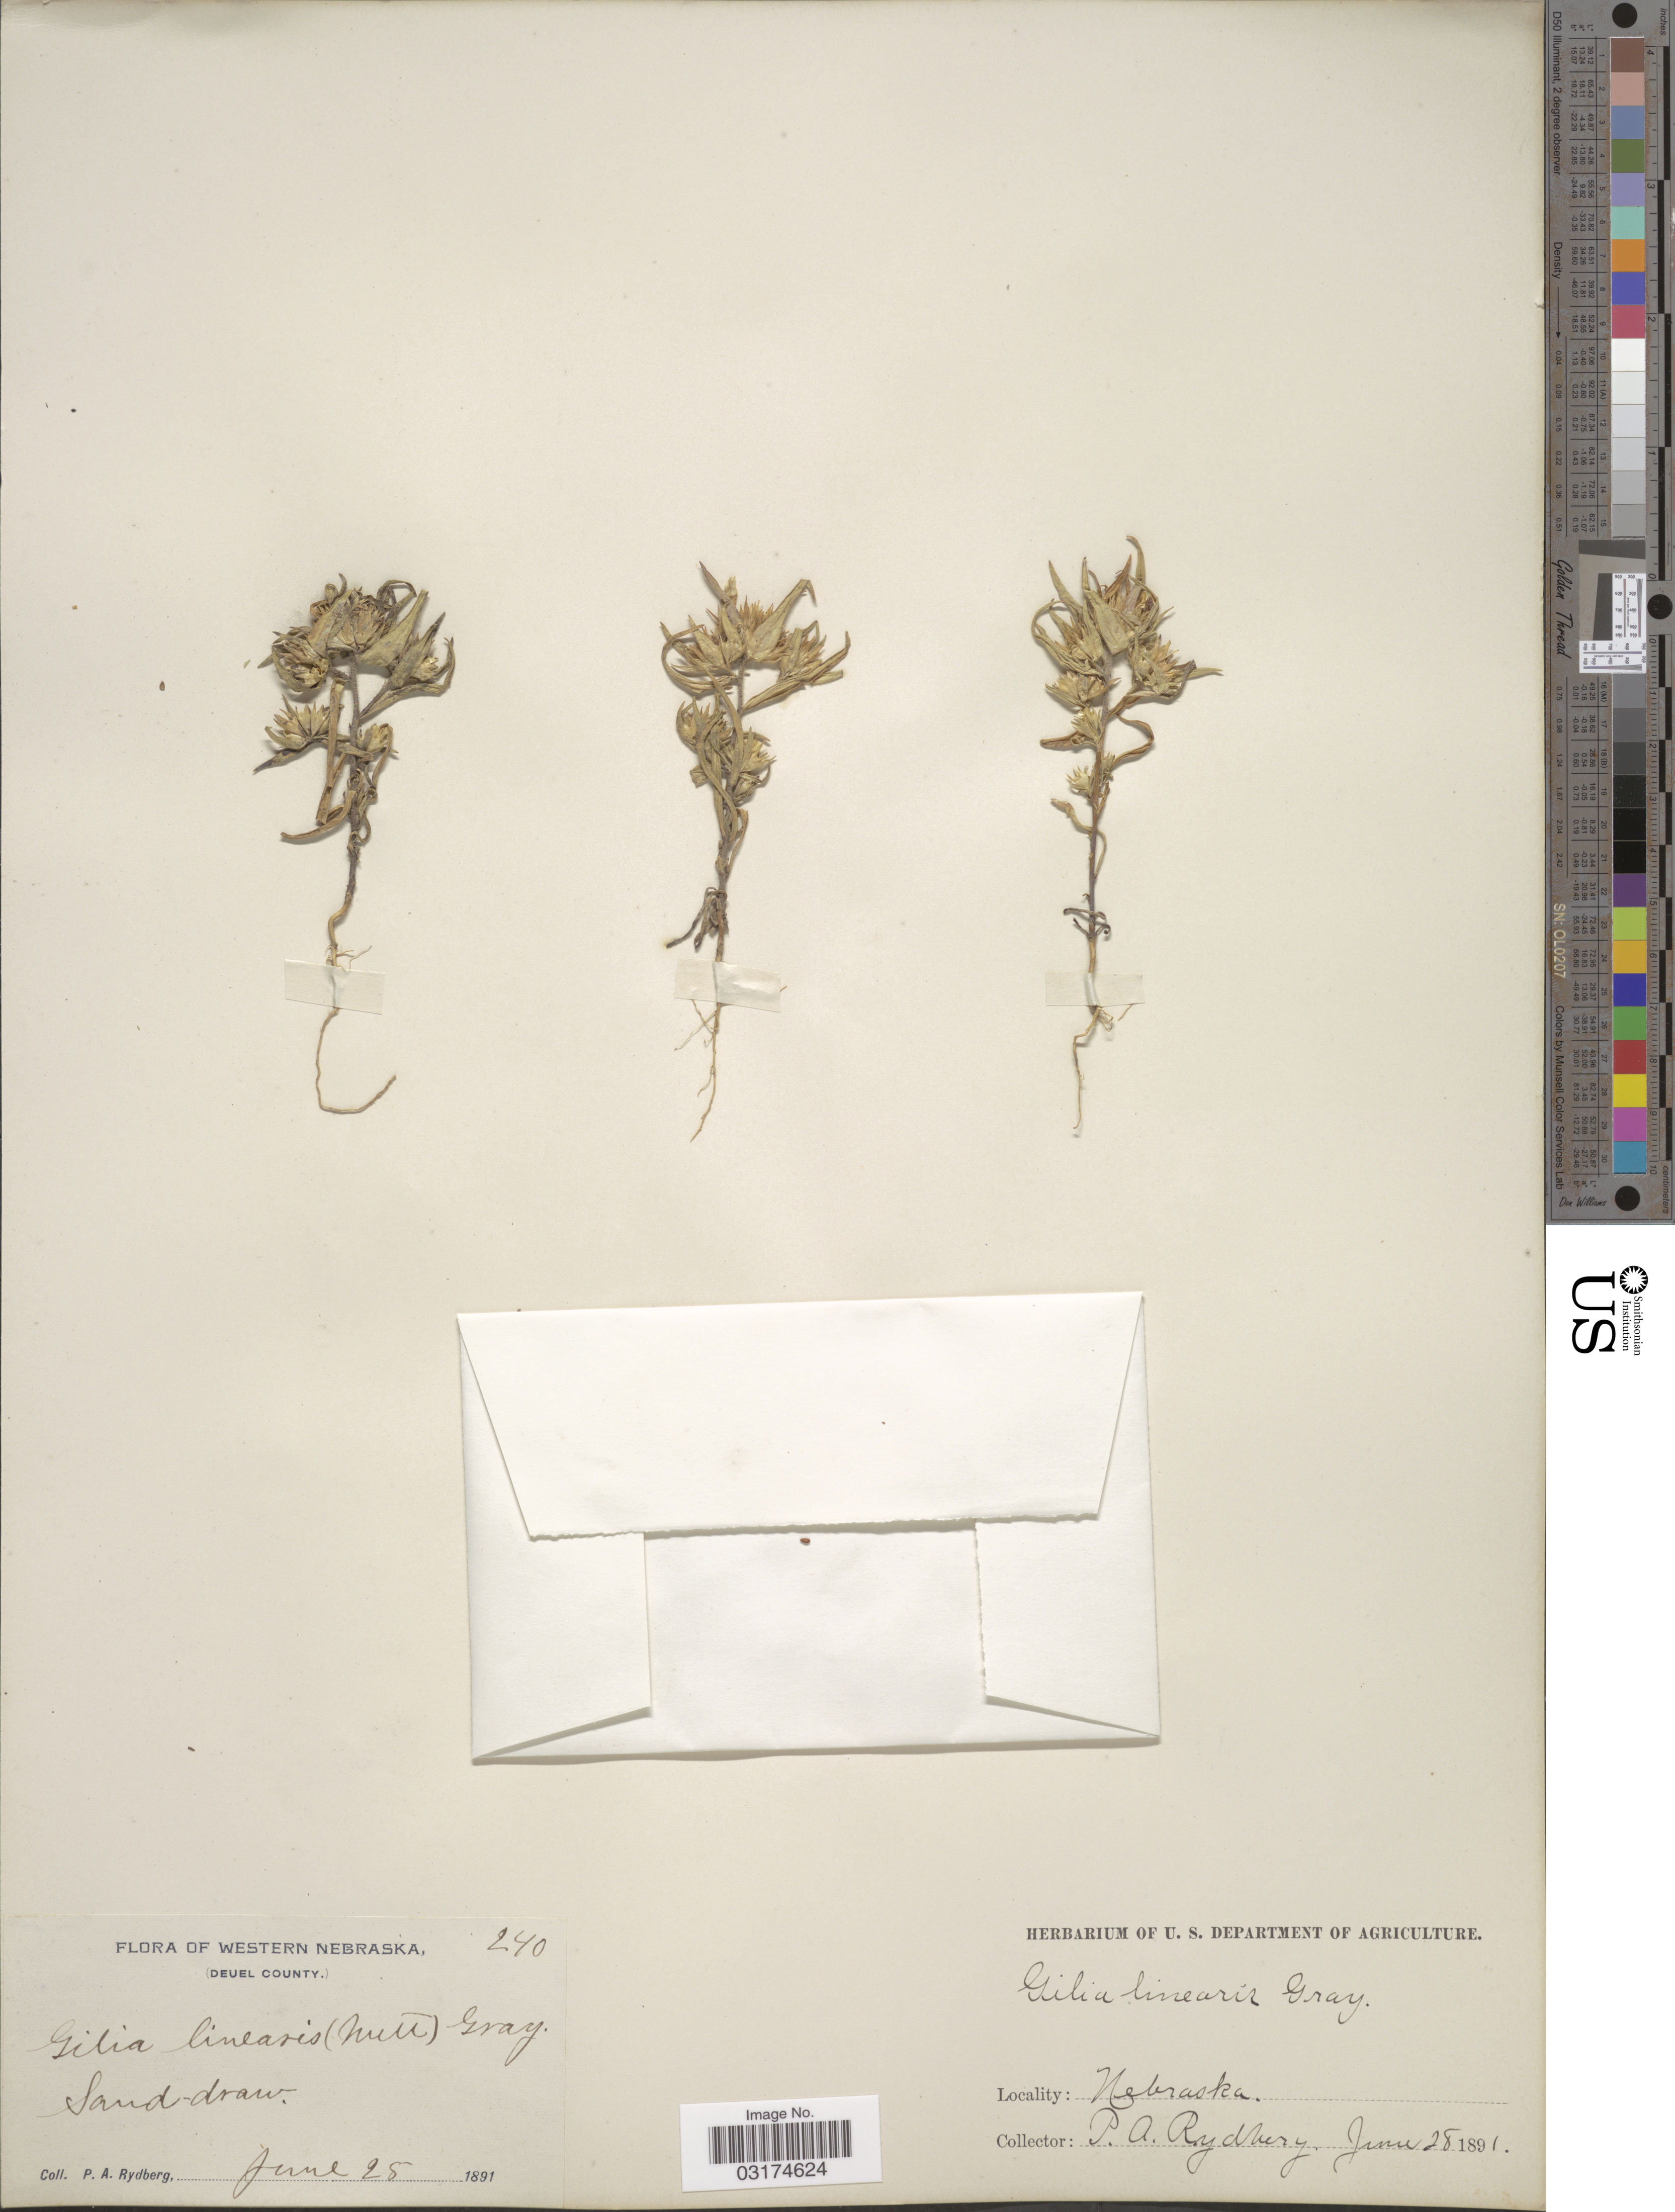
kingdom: Plantae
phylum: Tracheophyta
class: Magnoliopsida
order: Ericales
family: Polemoniaceae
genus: Collomia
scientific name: Collomia linearis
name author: Nutt.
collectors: P. A. Rydberg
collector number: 240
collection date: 1891-06-25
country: United States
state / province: Nebraska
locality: Western Nebraska. Deuel County. Sand-draw.